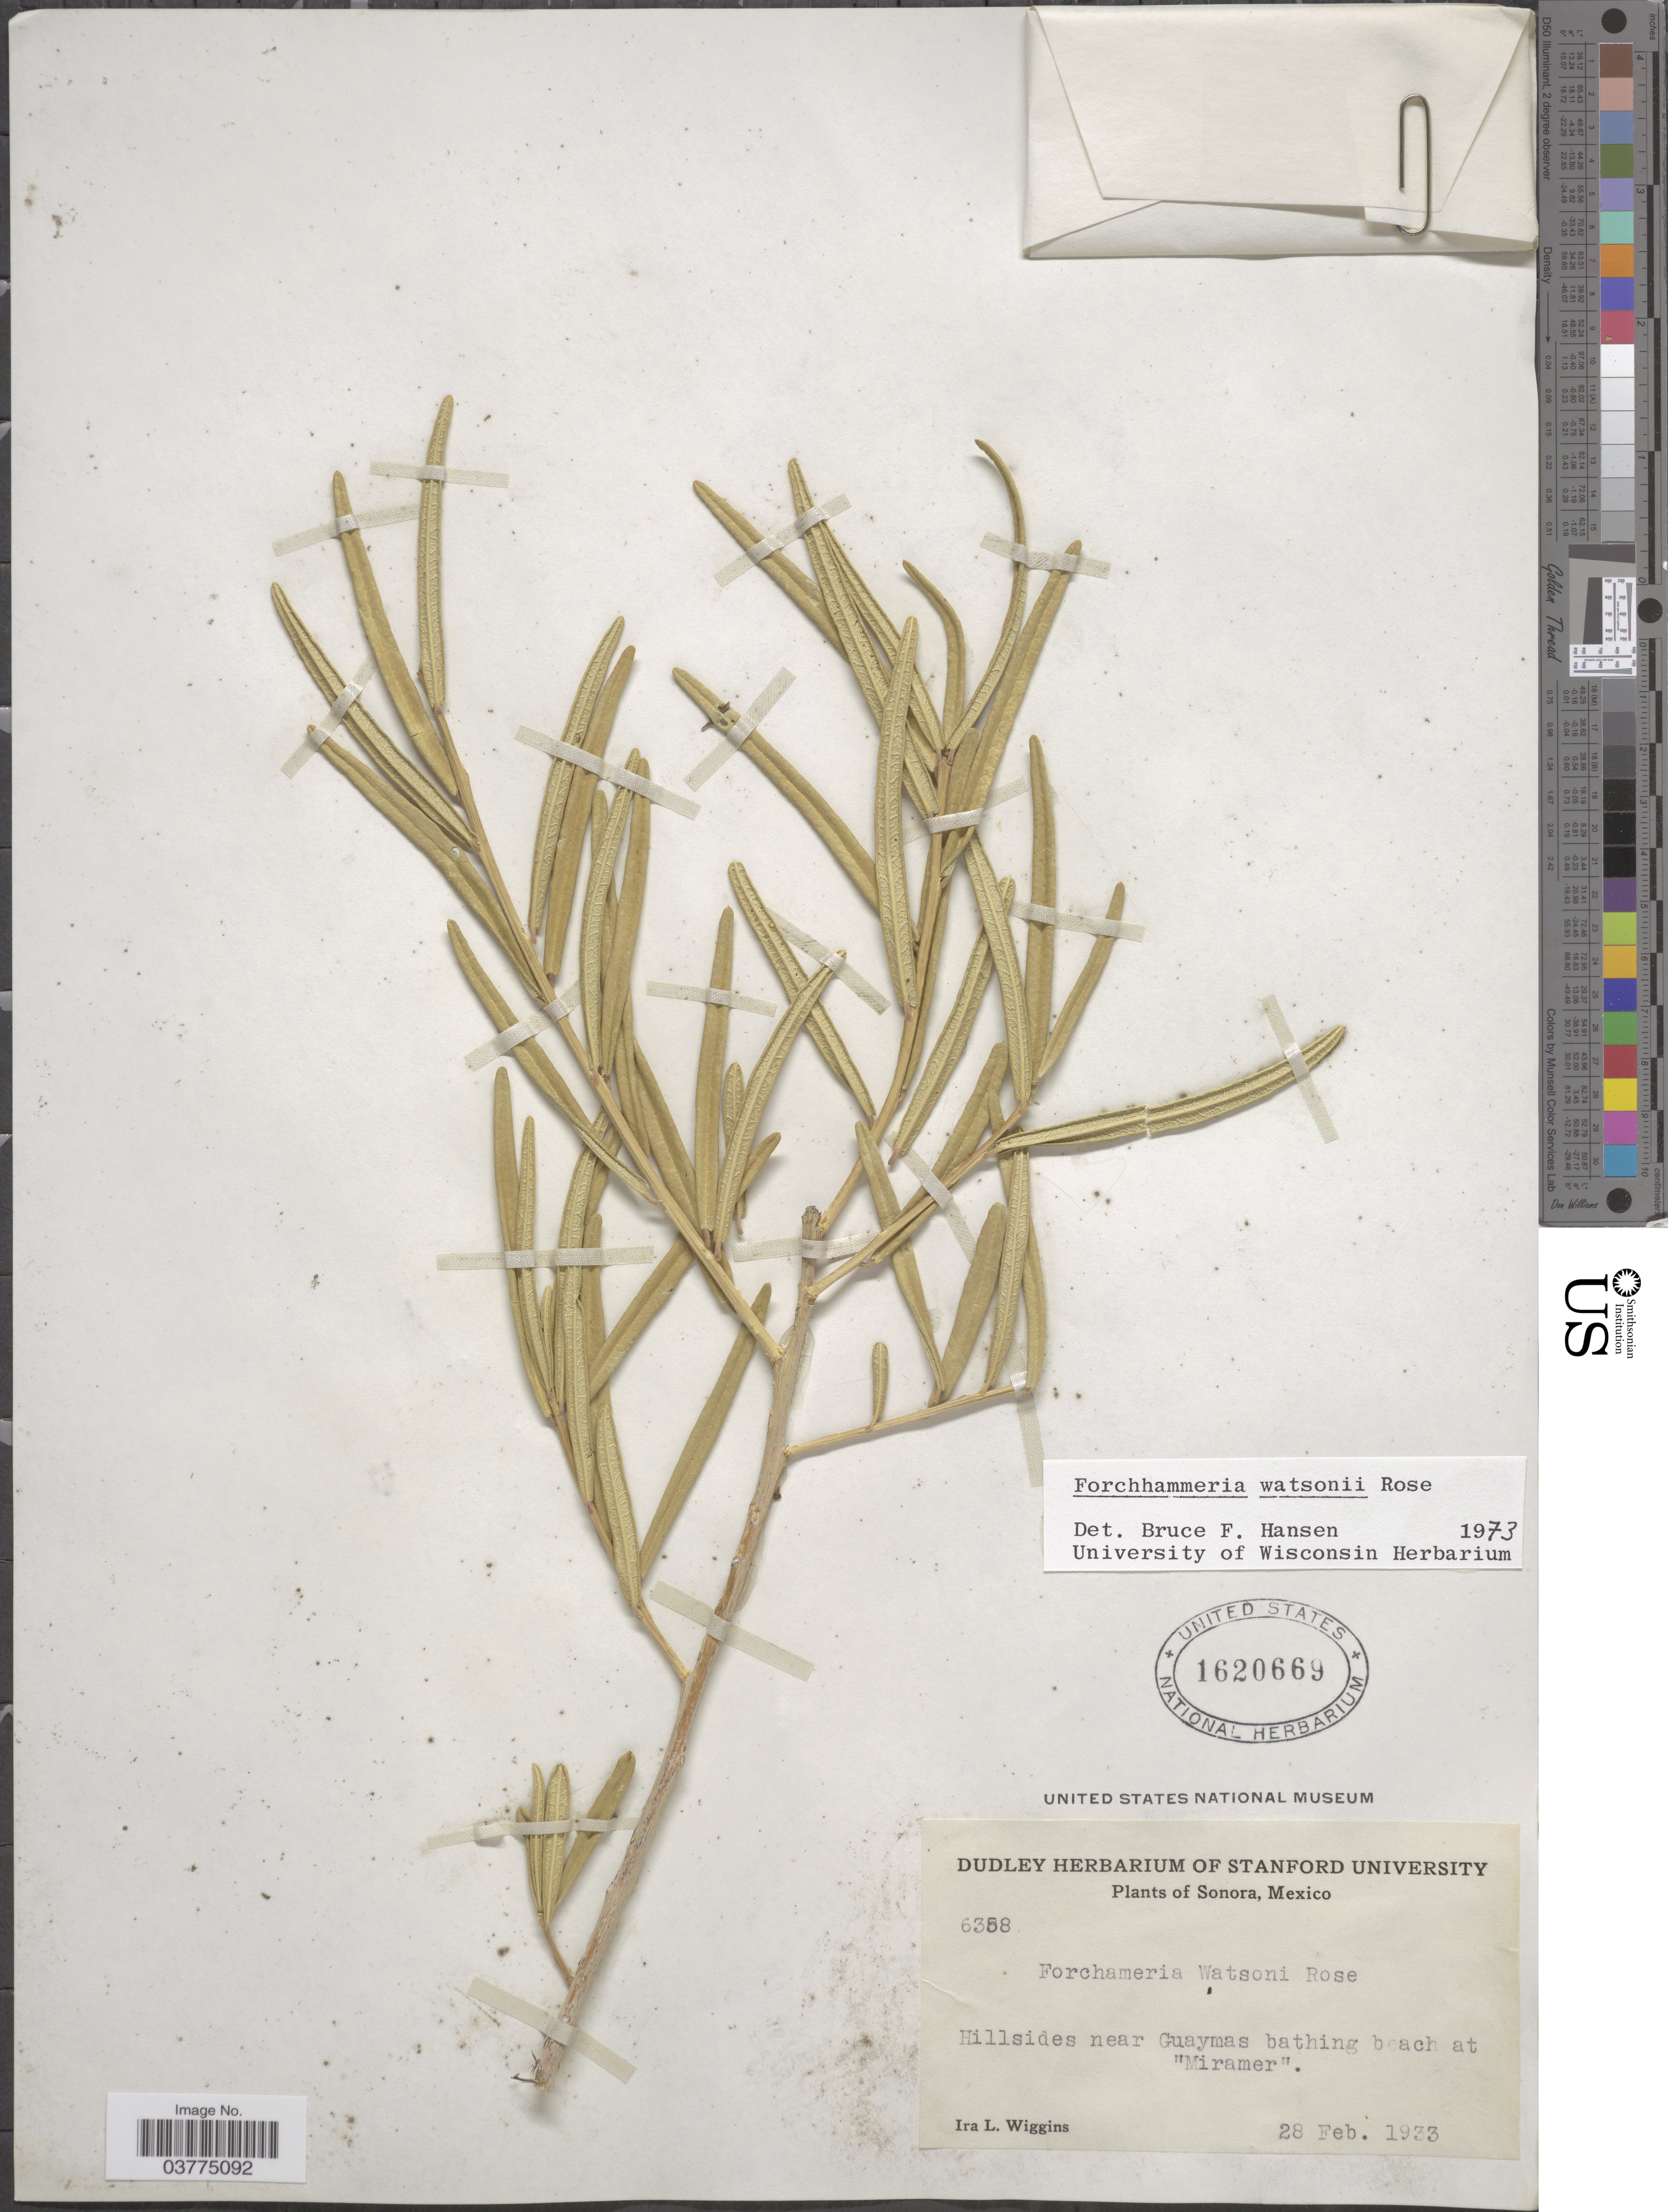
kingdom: Plantae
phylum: Tracheophyta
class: Magnoliopsida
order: Brassicales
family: Stixaceae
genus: Forchhammeria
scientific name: Forchhammeria watsonii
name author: Rose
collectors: I. L. Wiggins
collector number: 6358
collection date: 1933-02-28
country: Mexico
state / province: Sonora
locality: Hillsides near Guaymas bathing beach at 'Miramer'.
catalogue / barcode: US 1620669